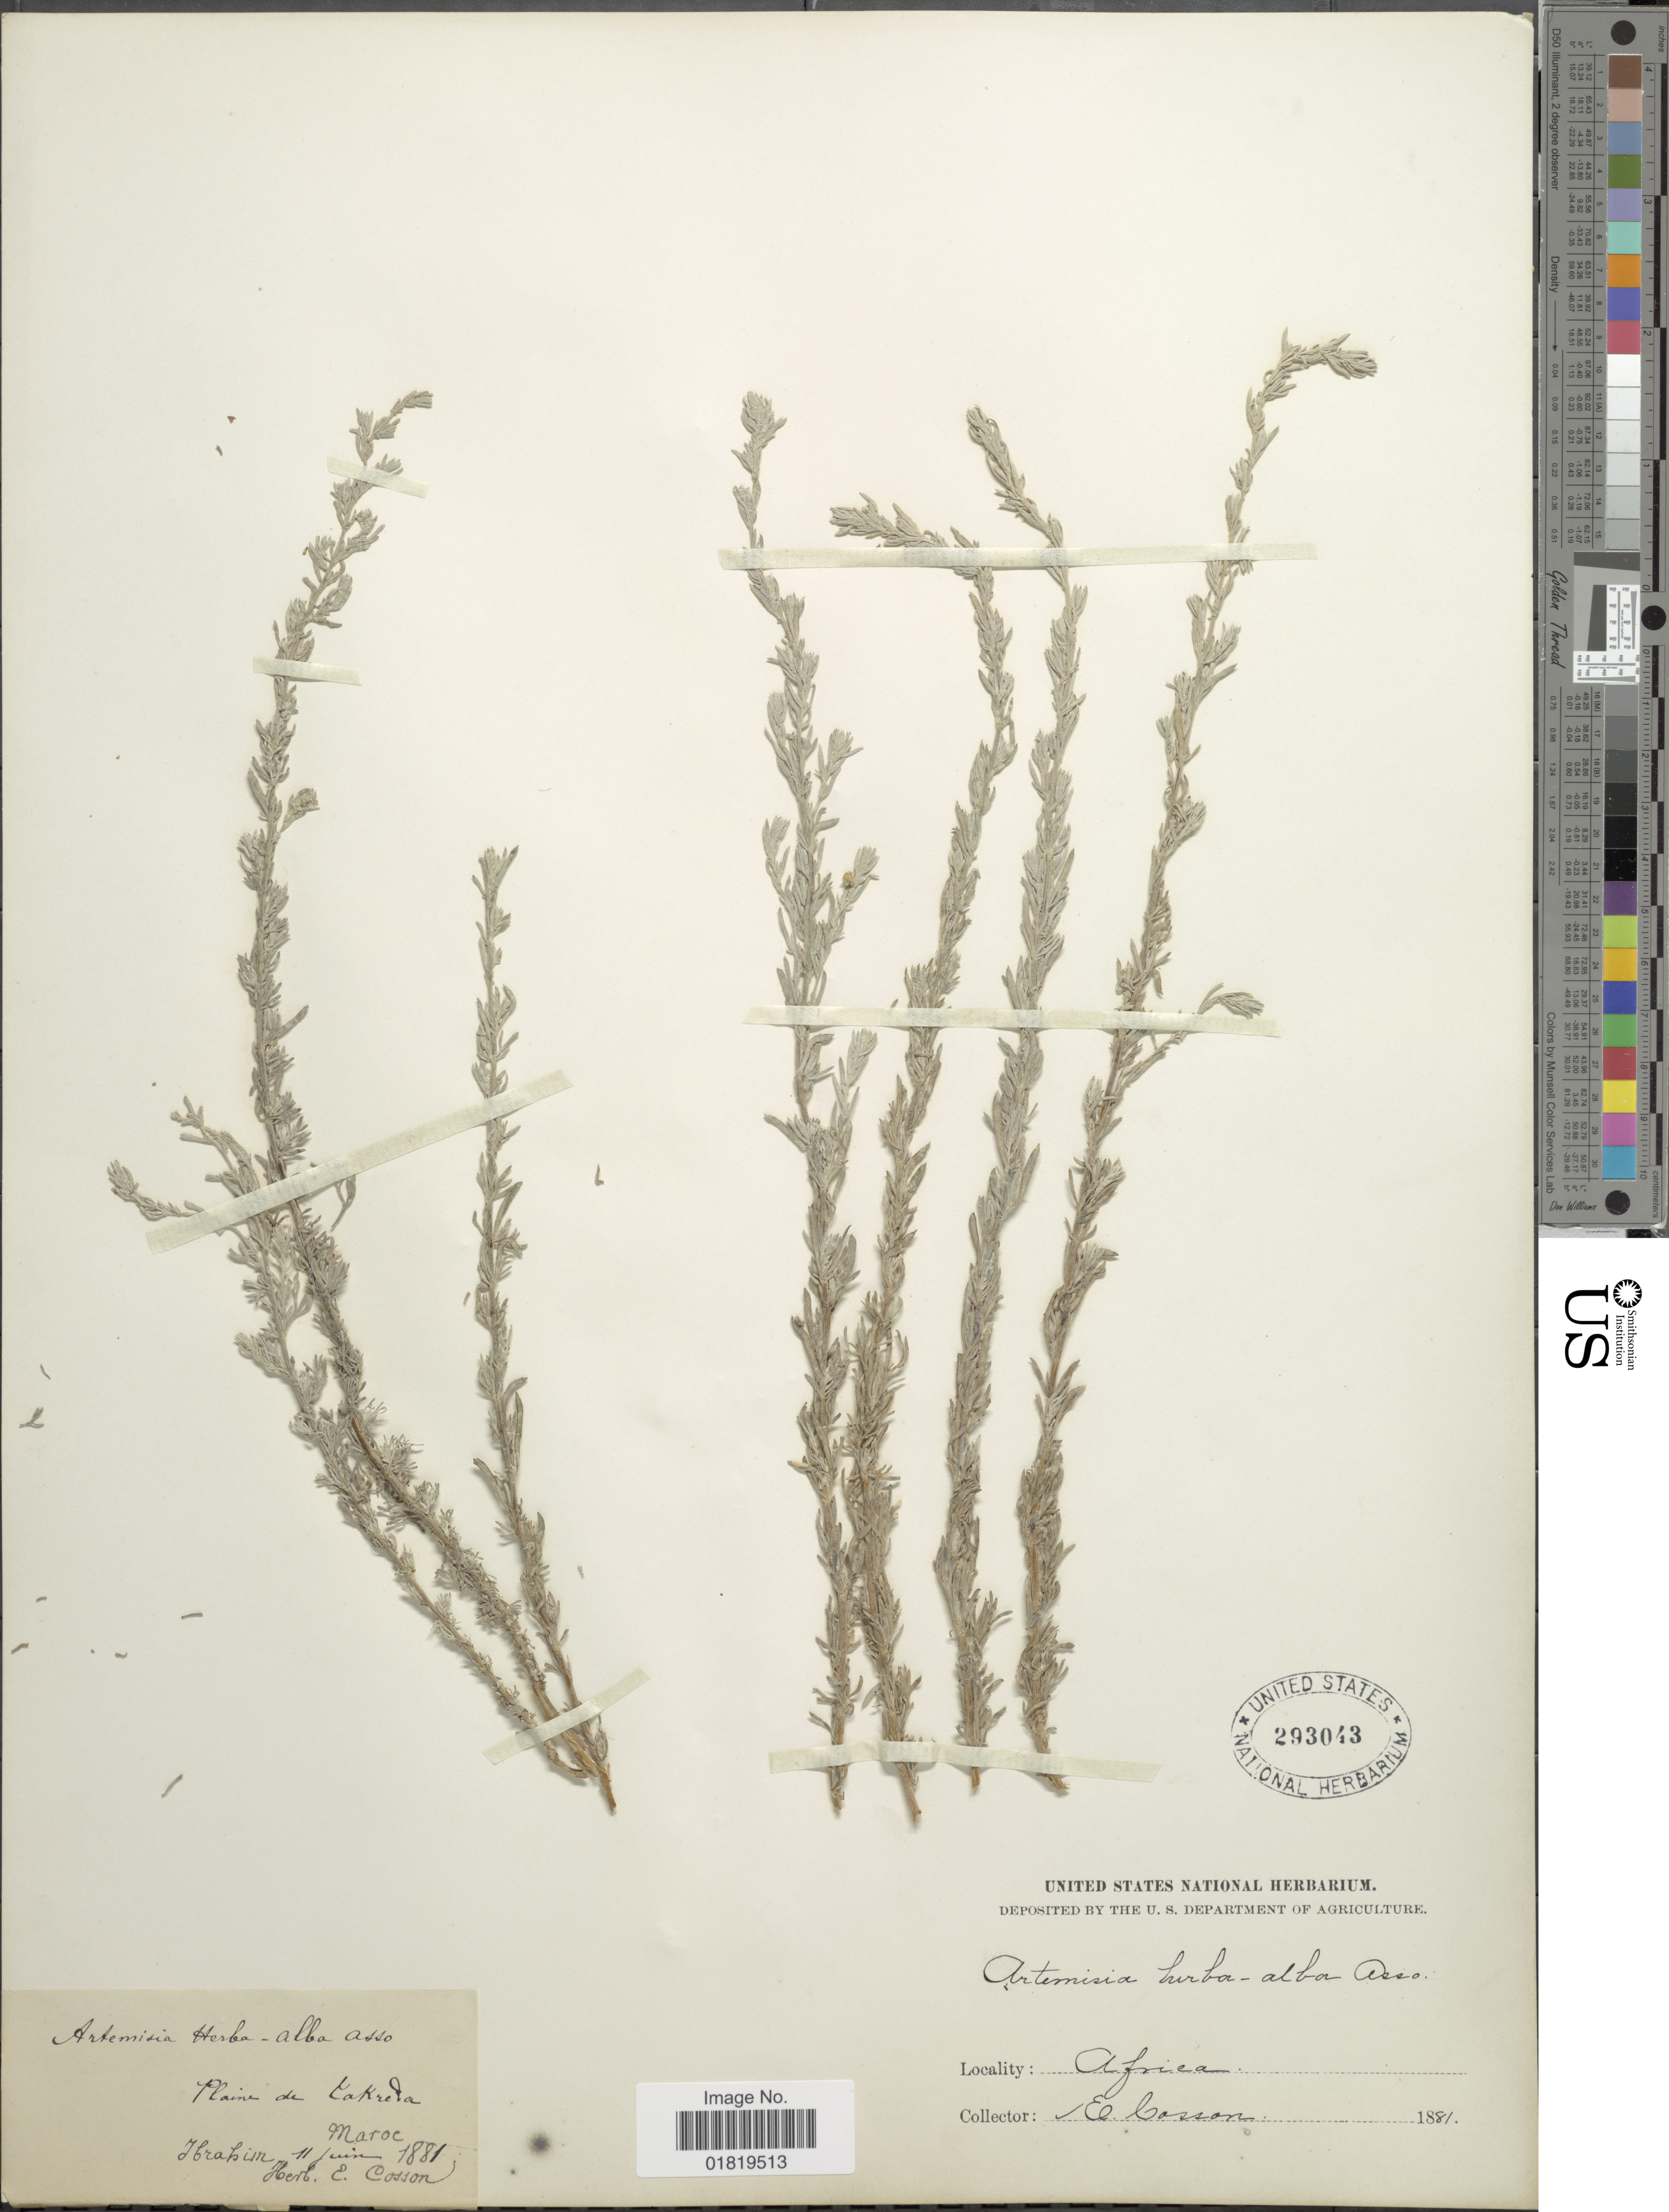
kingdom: Plantae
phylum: Tracheophyta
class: Magnoliopsida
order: Asterales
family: Asteraceae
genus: Artemisia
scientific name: Artemisia herba-alba asso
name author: Asso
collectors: E. Cosson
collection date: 1881-06-11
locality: Agrica, Plaine de Pakrela [interpreted]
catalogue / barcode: US 293043